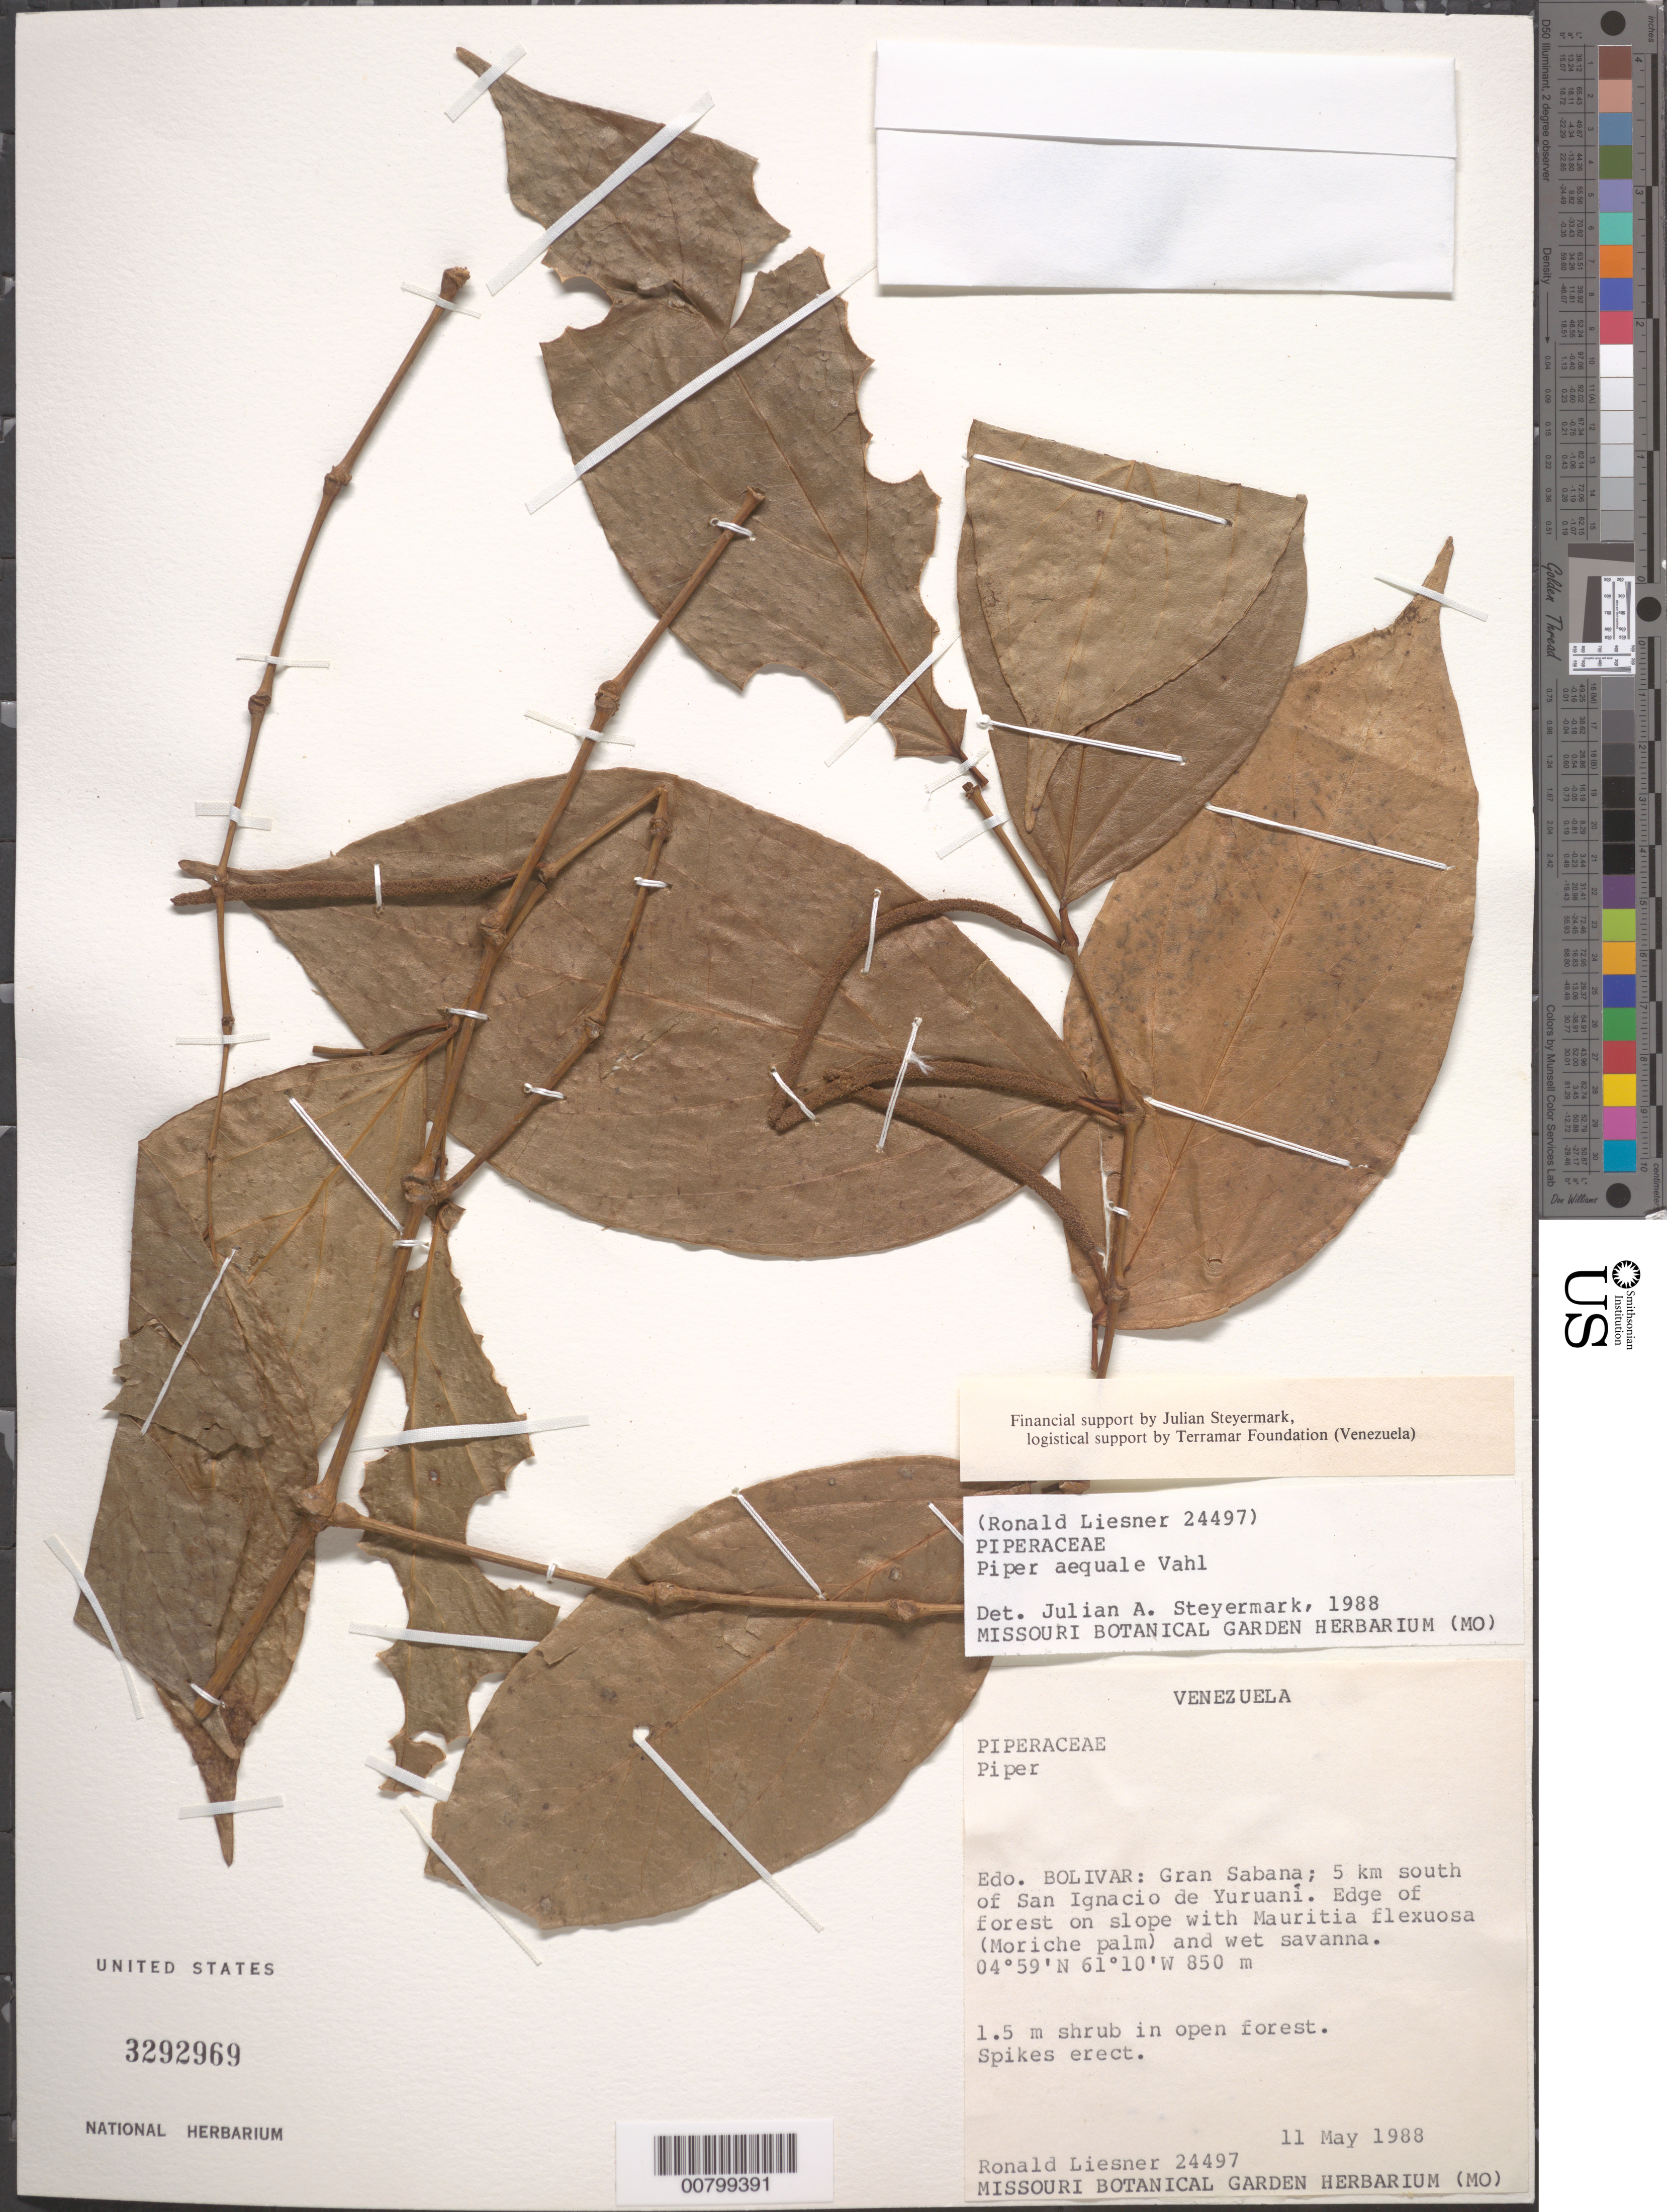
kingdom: Plantae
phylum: Tracheophyta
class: Magnoliopsida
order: Piperales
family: Piperaceae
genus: Piper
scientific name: Piper aequale var. aequale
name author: Vahl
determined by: Steyermark, Julian A., (VEN)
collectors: R. L. Liesner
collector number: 24497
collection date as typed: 11-May-88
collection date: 1988-05-11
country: Venezuela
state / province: Bolívar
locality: Gran Sabana, 5 km S of San Ignacio de Yuruani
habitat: Edge of forest on slope with Mauritia flexuosa; open forest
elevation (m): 850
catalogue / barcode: US 3292969